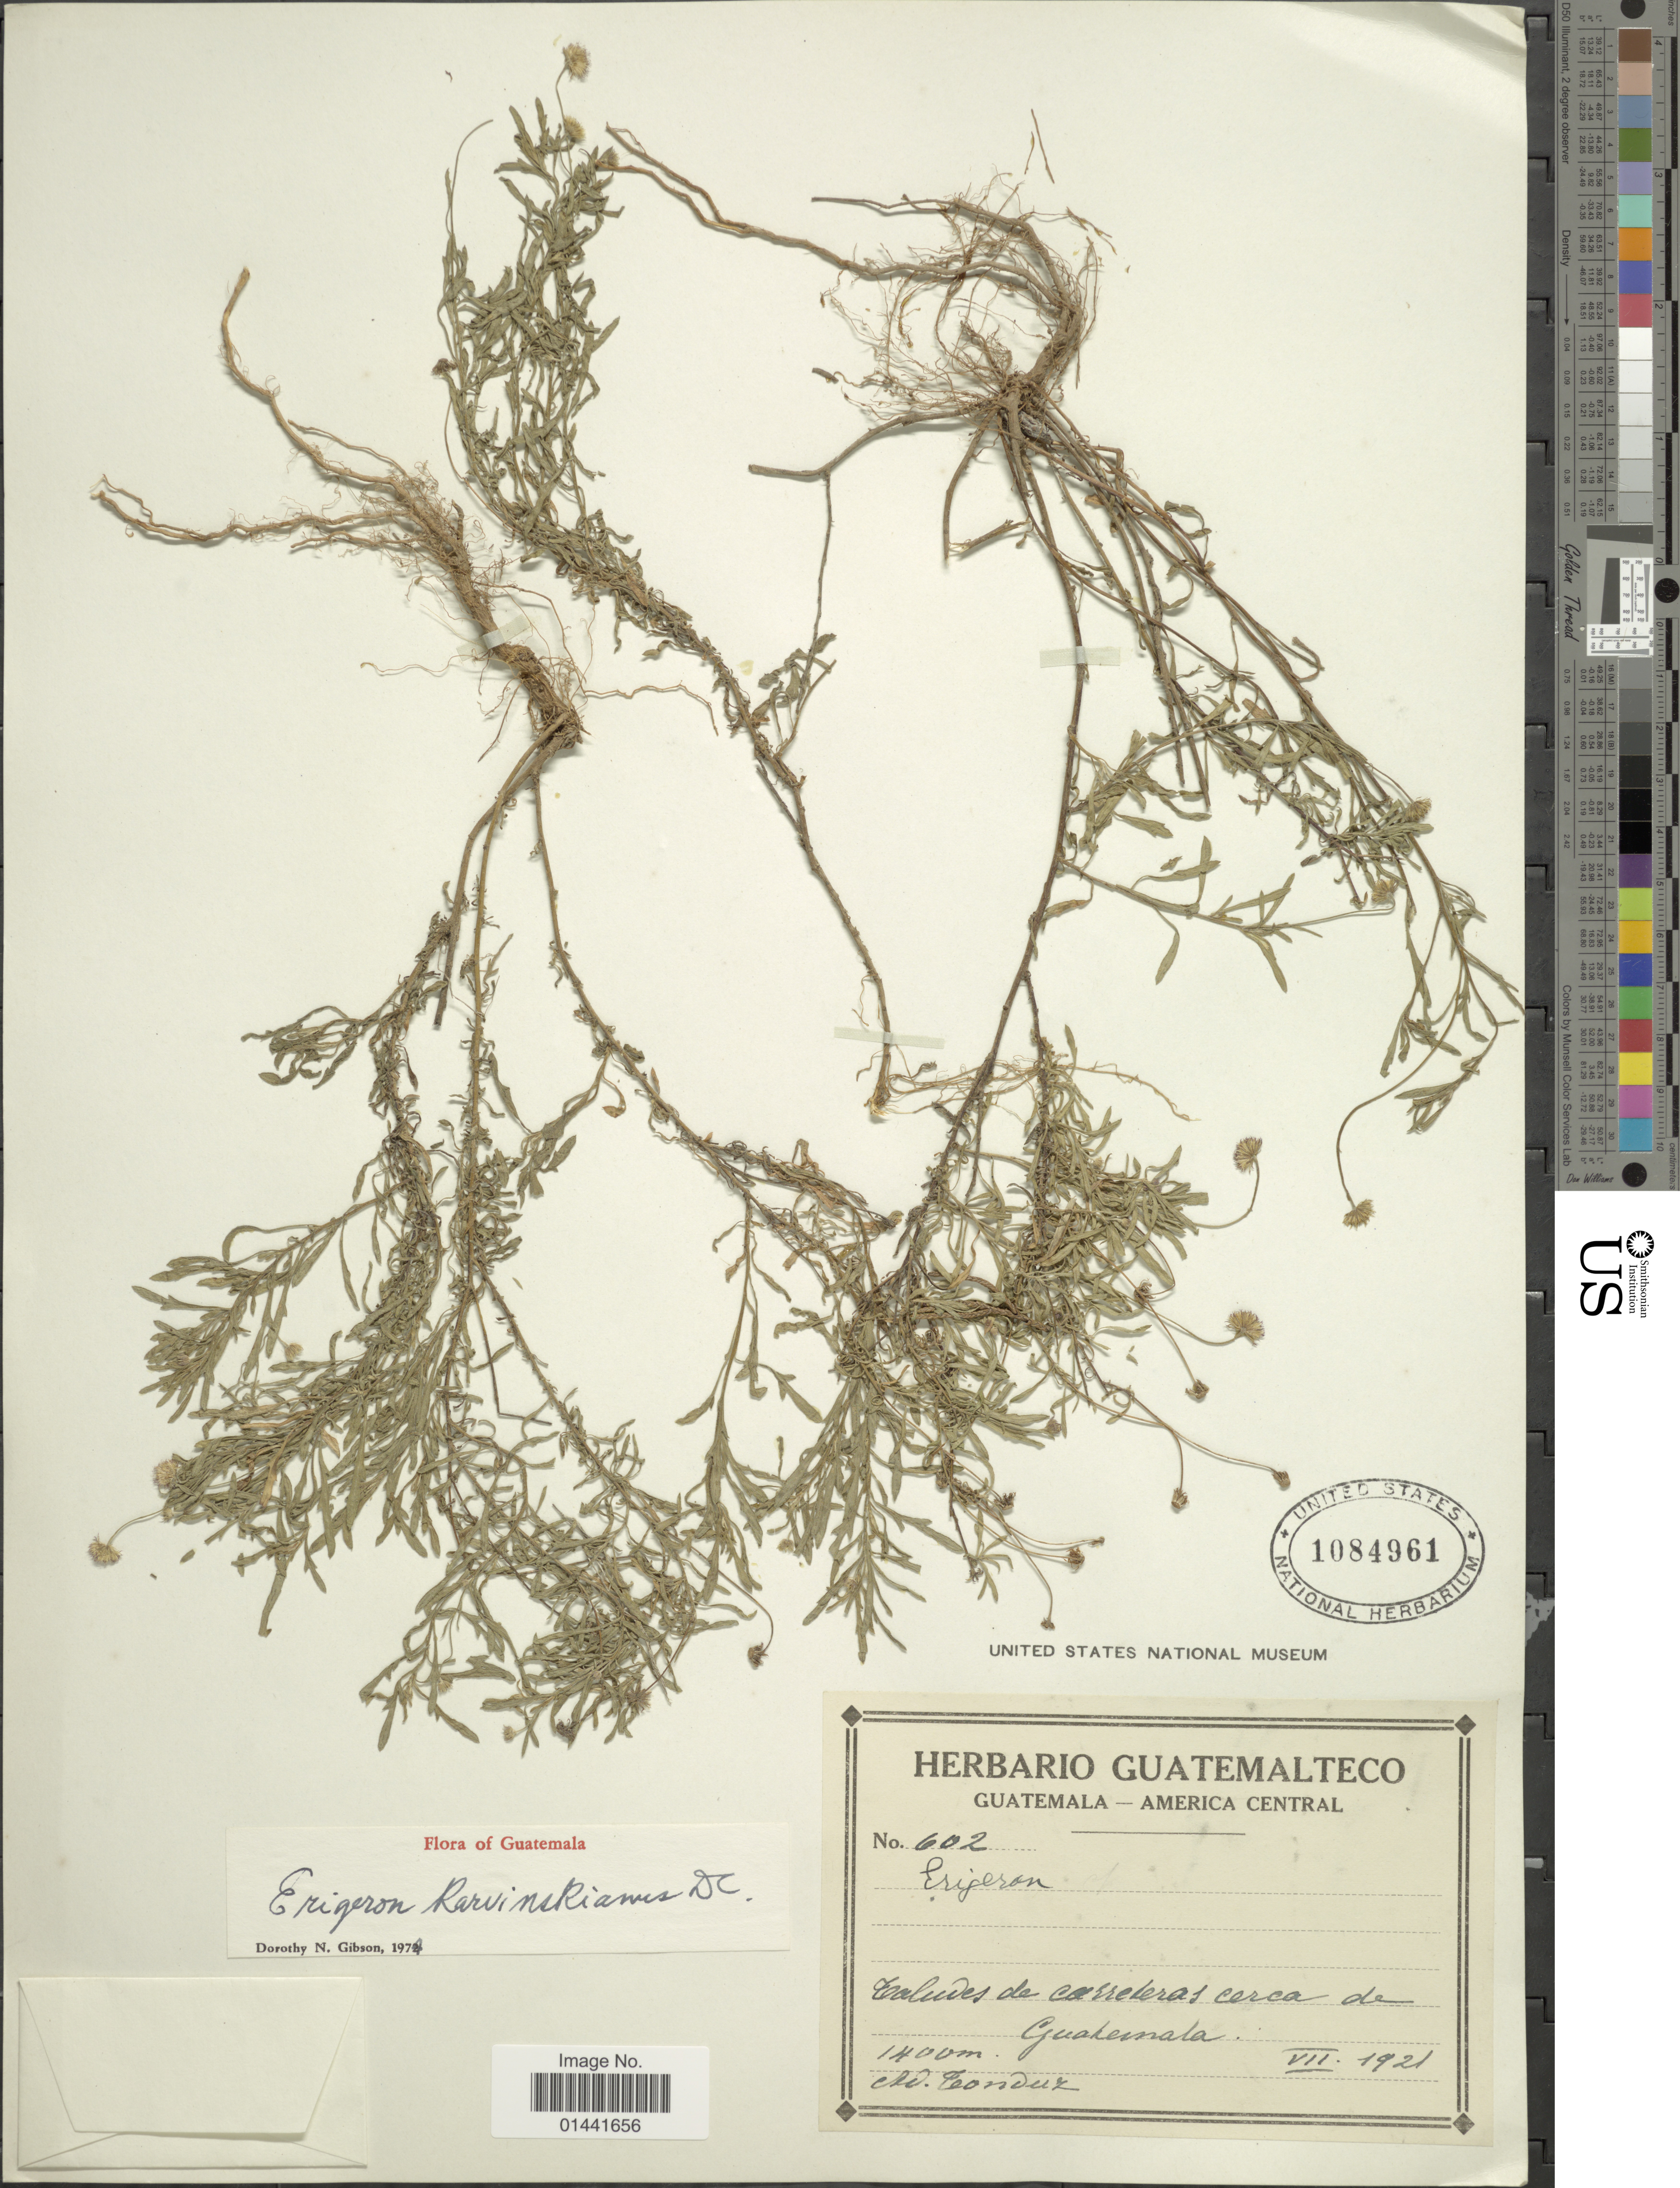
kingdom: Plantae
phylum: Tracheophyta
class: Magnoliopsida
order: Asterales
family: Asteraceae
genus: Erigeron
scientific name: Erigeron karvinskianus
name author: DC.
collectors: A. Tonduz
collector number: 602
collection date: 1921-08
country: Guatemala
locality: Caluves de Carreteras cerca de Guatemala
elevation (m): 1400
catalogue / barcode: US 1084961